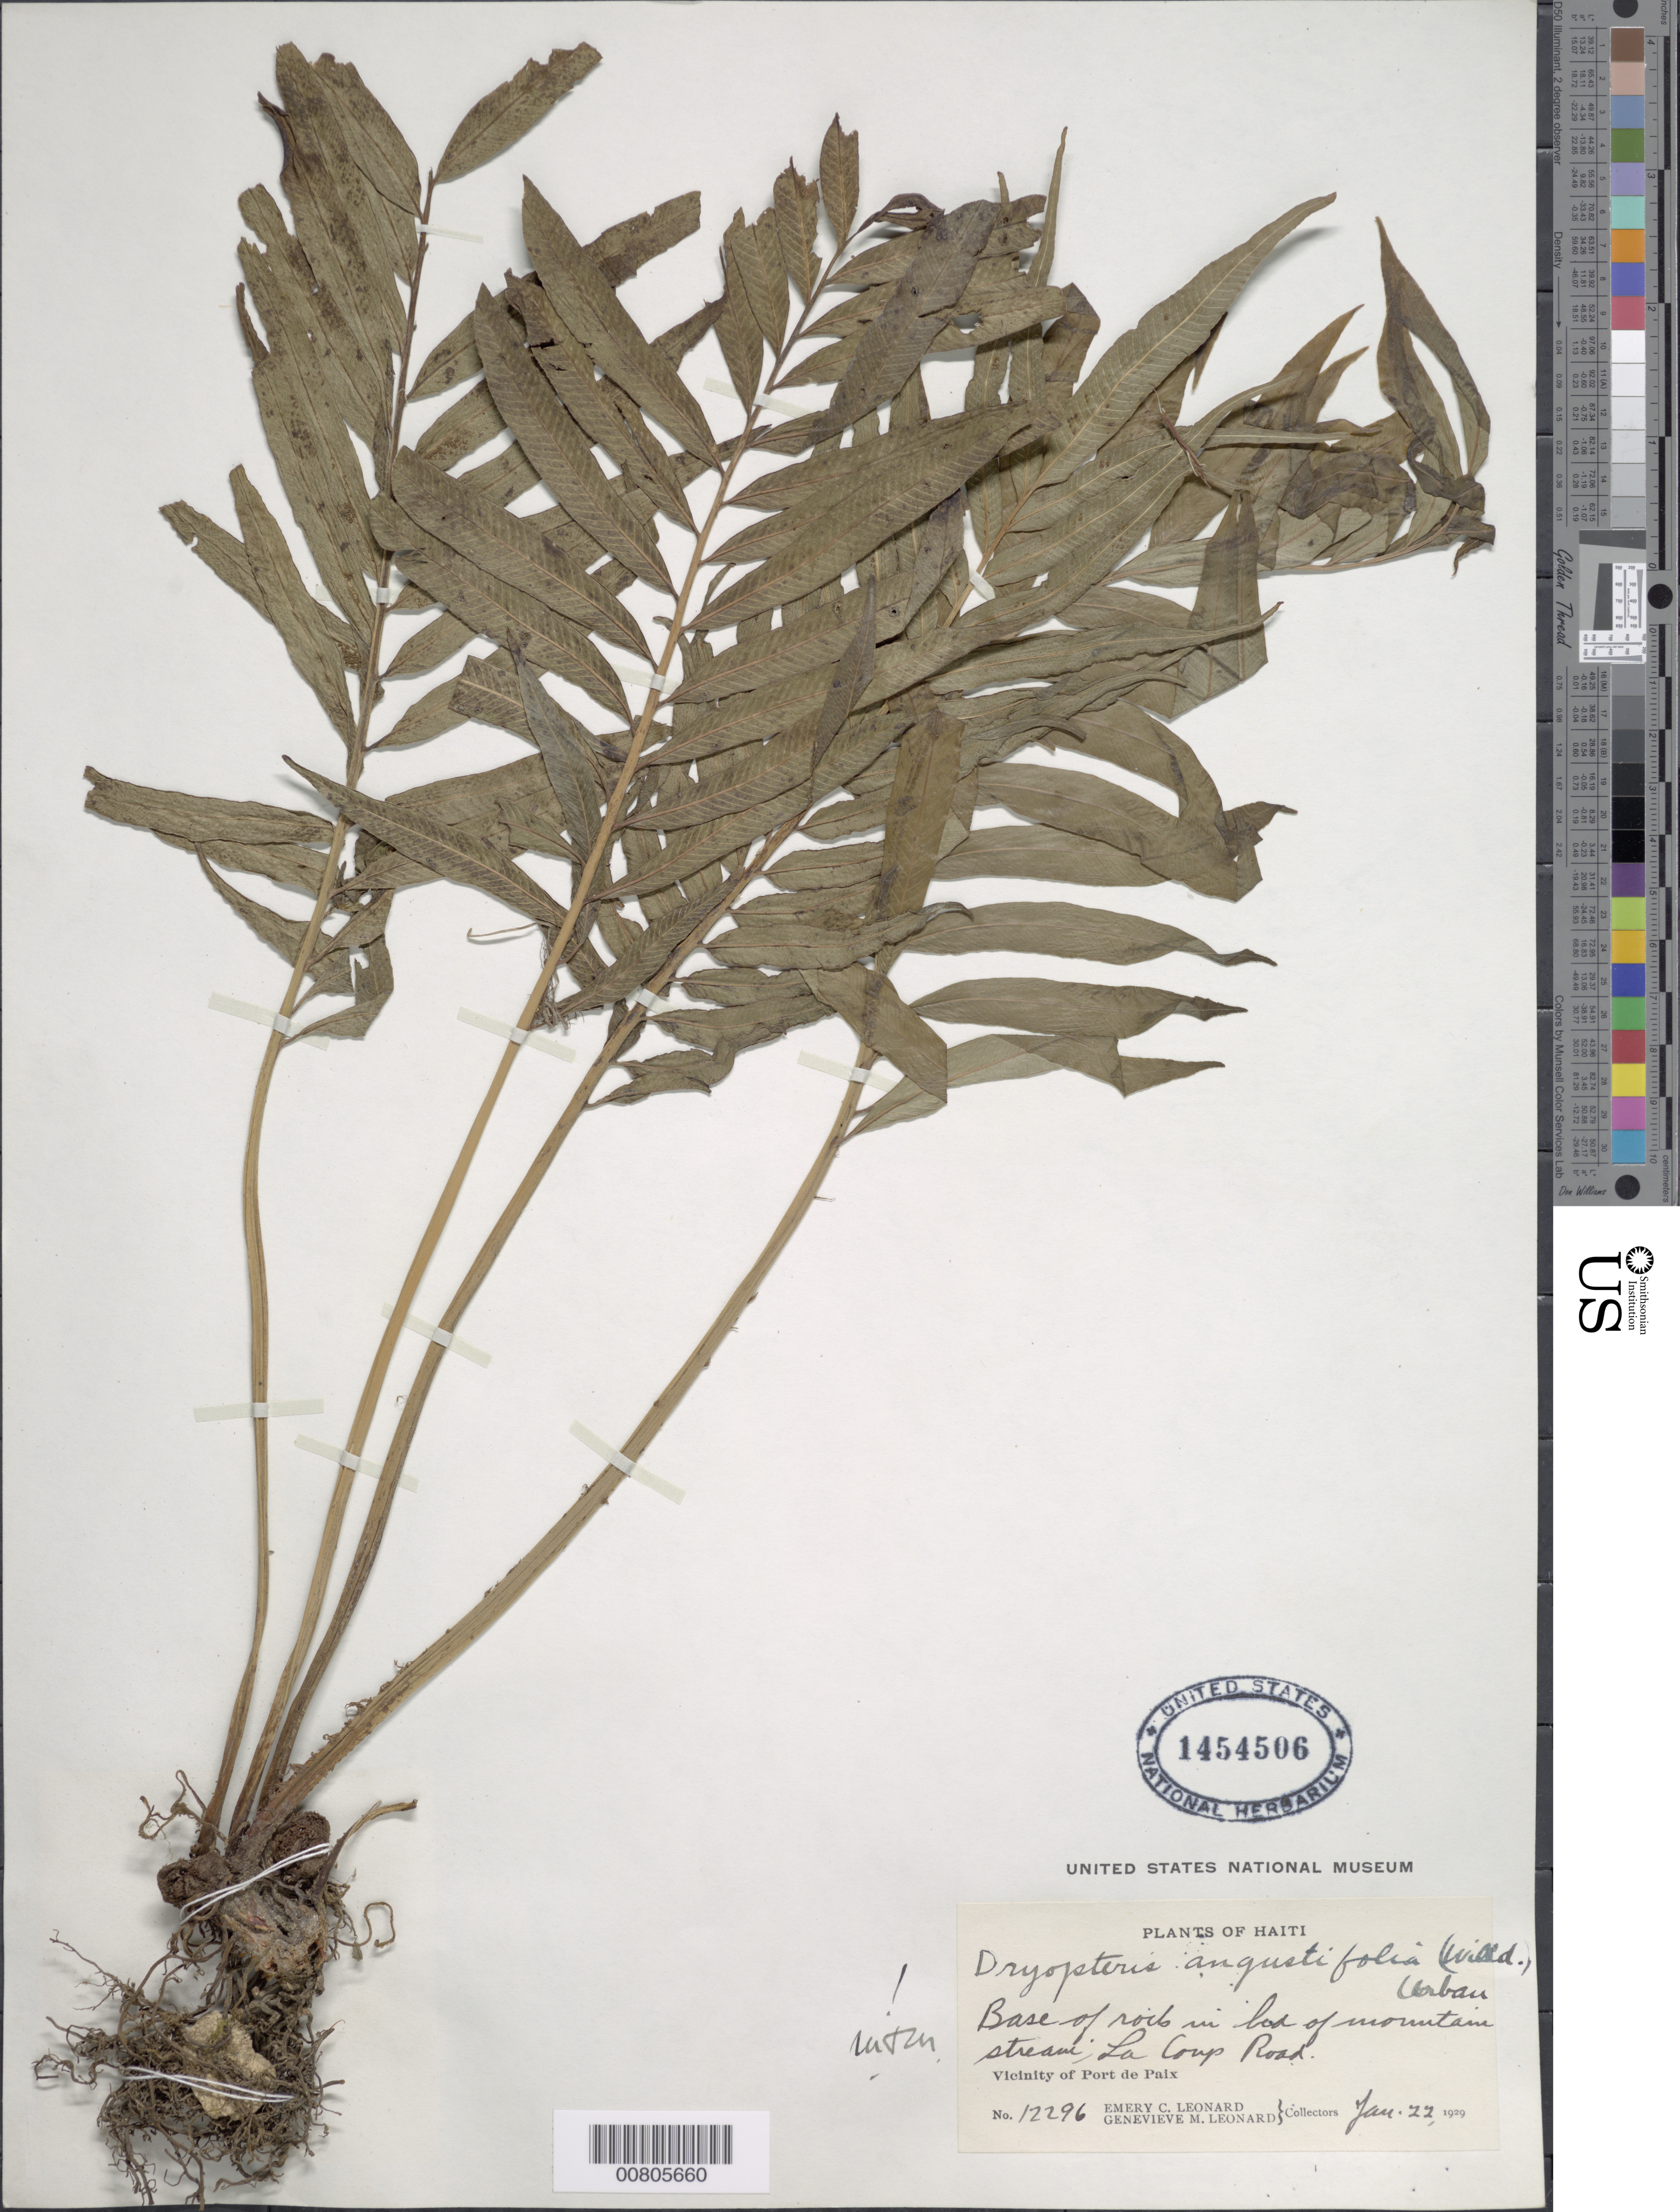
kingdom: Plantae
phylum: Tracheophyta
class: Polypodiopsida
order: Polypodiales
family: Thelypteridaceae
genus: Meniscium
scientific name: Meniscium angustifolium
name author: Willd.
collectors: E. C. Leonard & G. M. Leonard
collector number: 12296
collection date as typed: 22 Jan 1929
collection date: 1929-01-22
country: Haiti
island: Hispaniola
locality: Port de Paix, La Coup Road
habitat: Base of rock in bed of mountain stream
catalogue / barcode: US 1454506